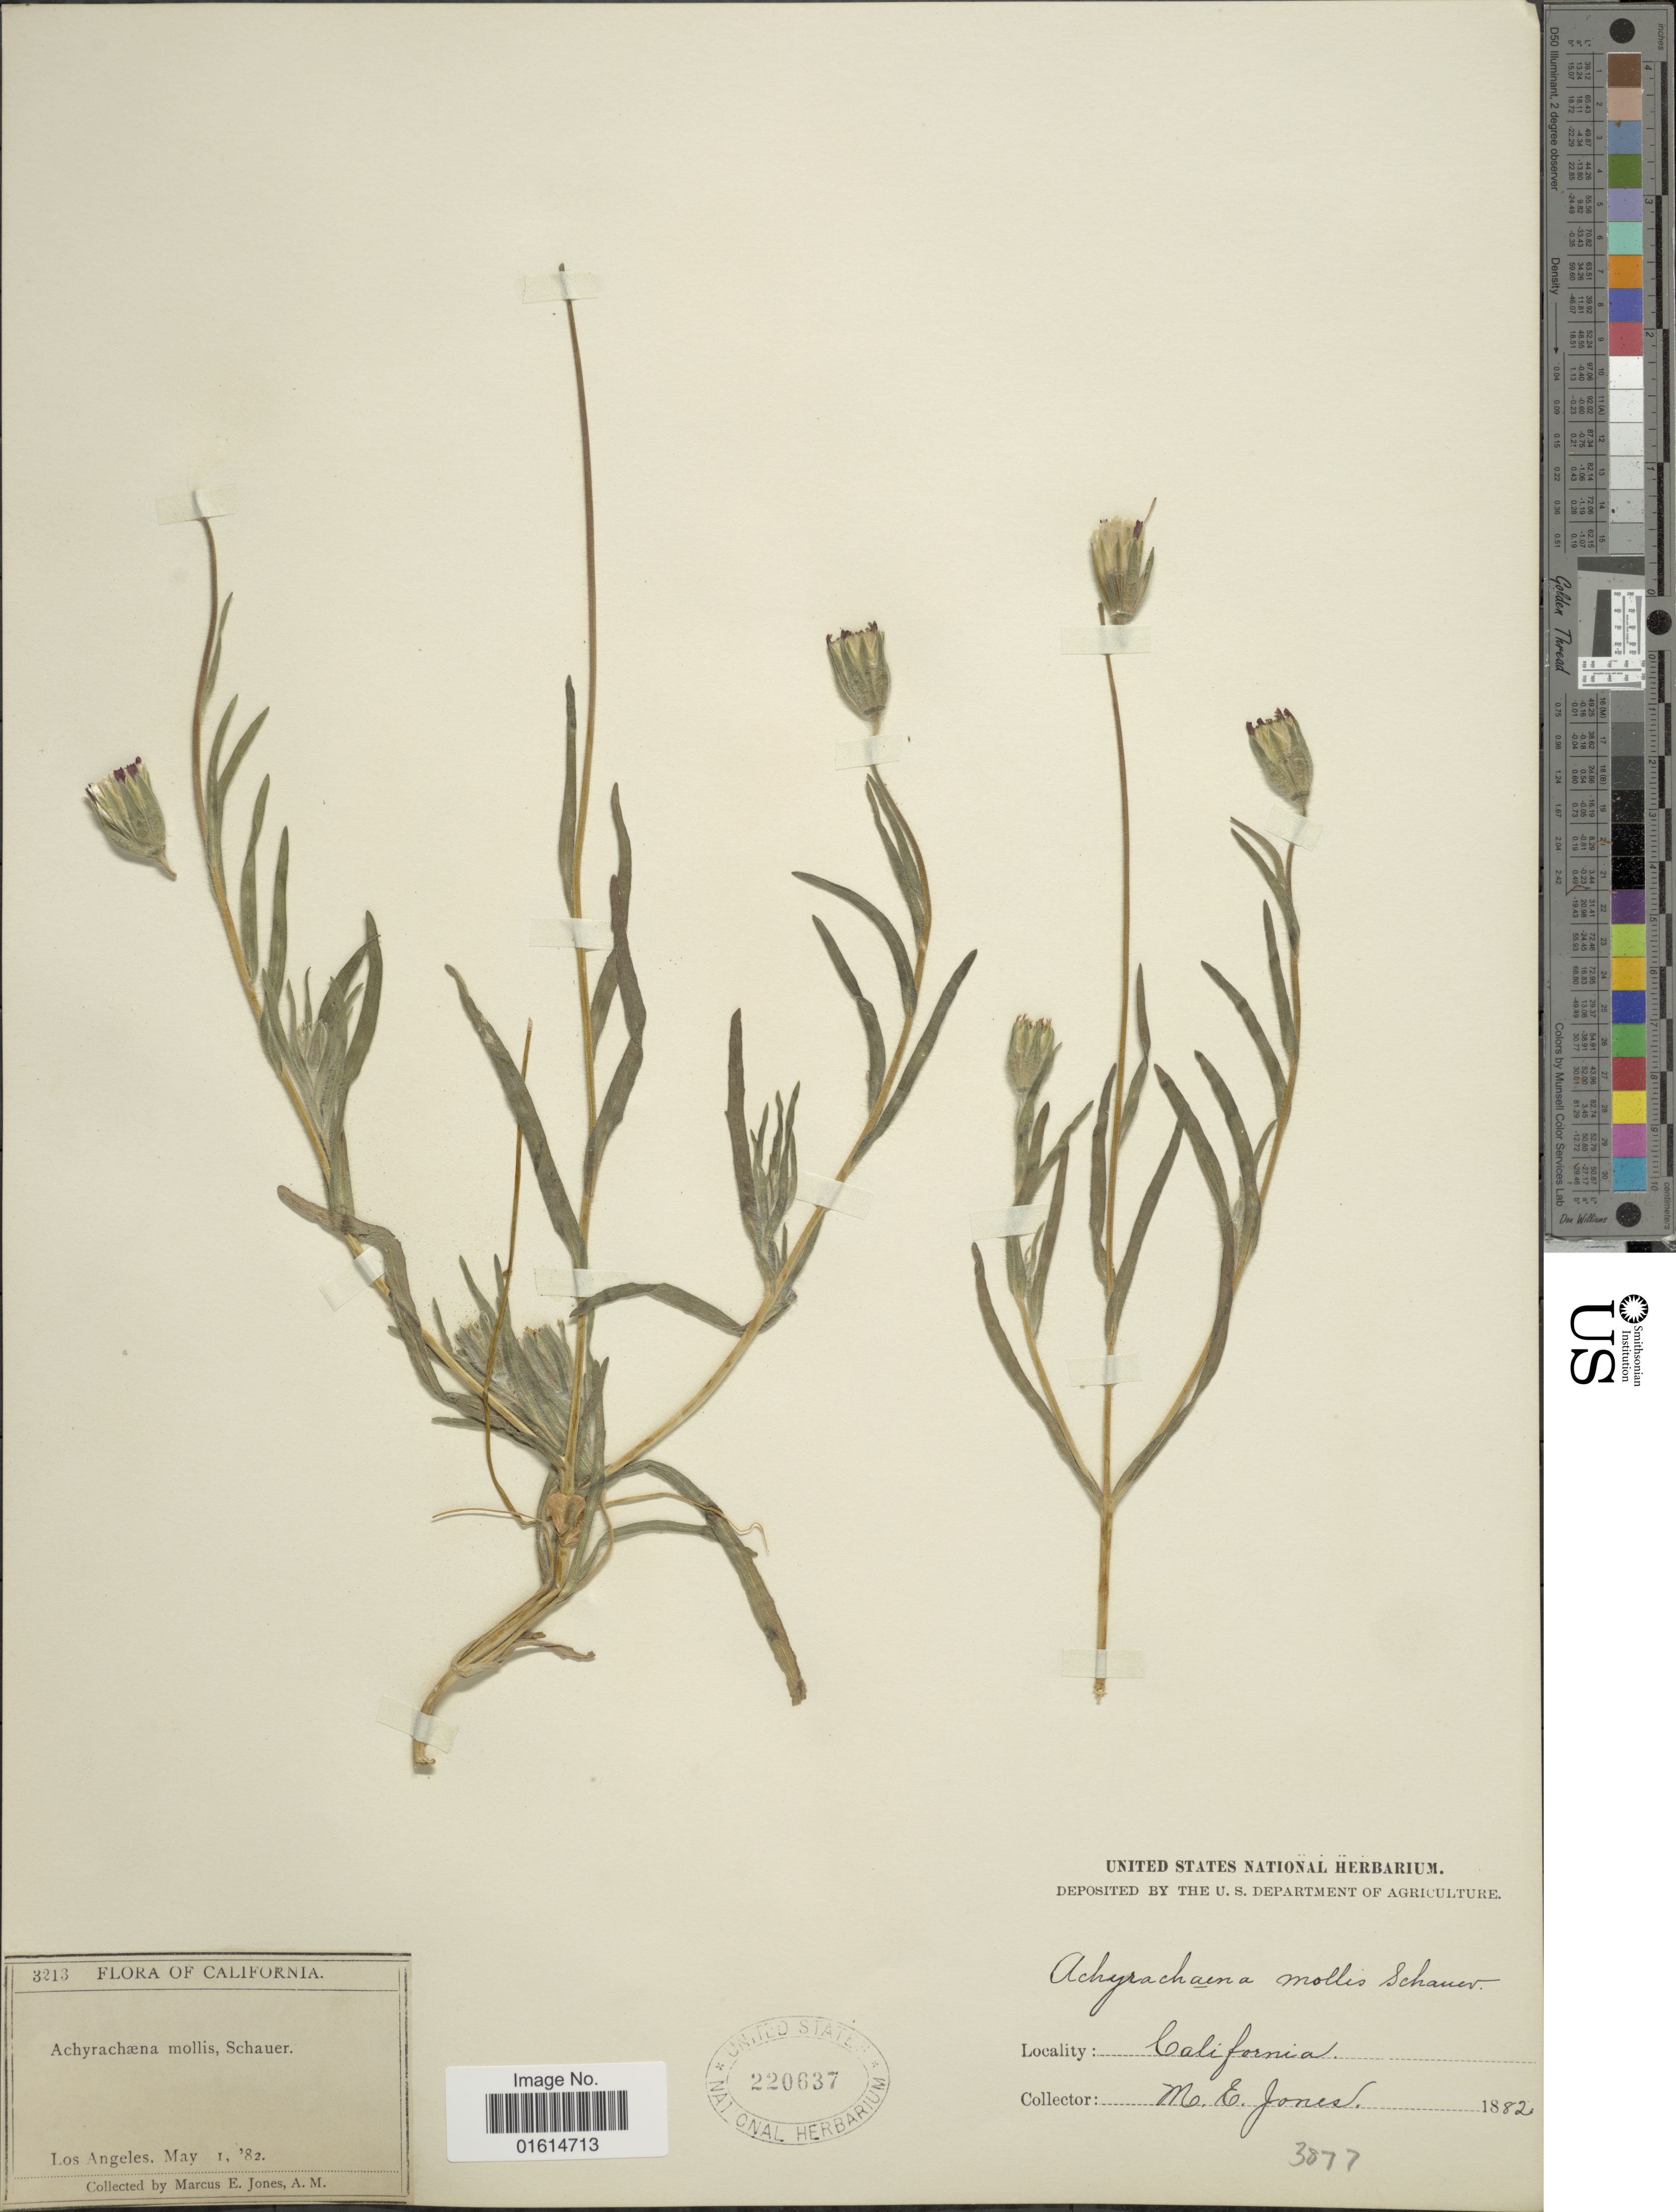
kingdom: Plantae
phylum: Tracheophyta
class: Magnoliopsida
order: Asterales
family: Asteraceae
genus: Achyrachaena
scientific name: Achyrachaena mollis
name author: Schauer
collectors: M. E. Jones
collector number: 3213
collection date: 1882-05-01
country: United States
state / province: California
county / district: Los Angeles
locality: Los Angeles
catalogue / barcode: US 220637